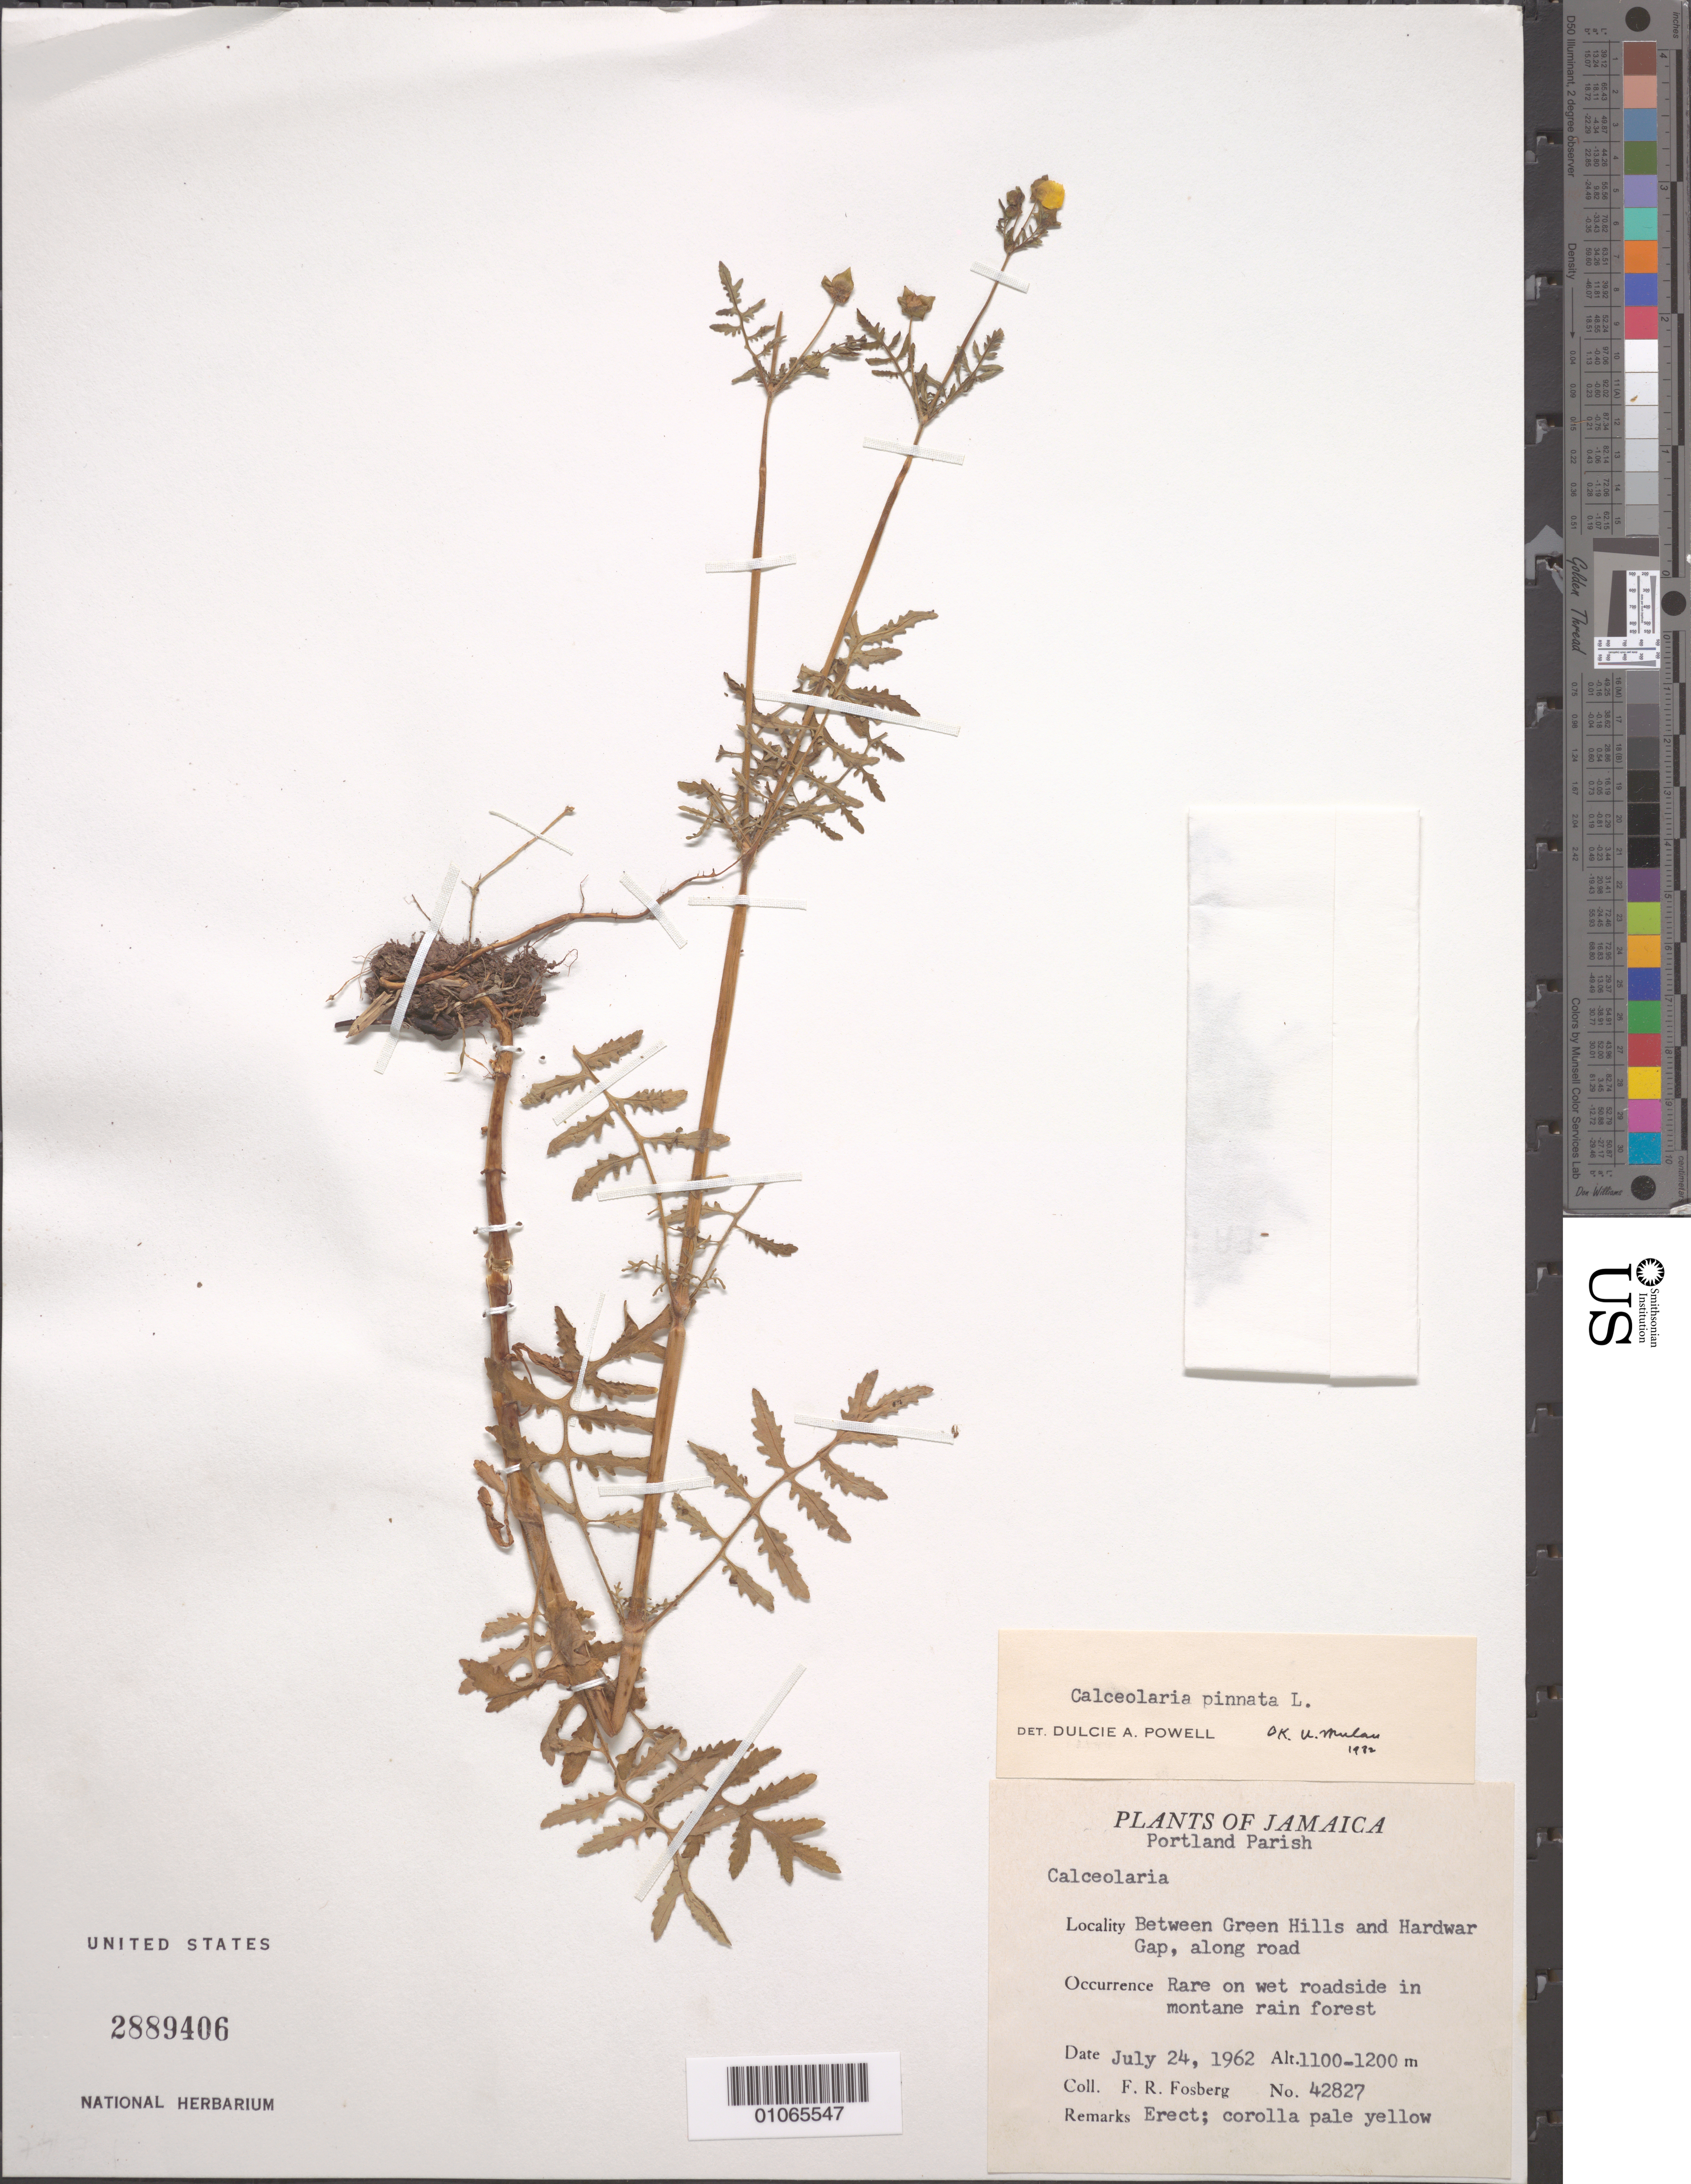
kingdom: Plantae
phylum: Tracheophyta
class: Magnoliopsida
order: Lamiales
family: Calceolariaceae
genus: Calceolaria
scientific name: Calceolaria pinnata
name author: L.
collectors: F. R. Fosberg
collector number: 42827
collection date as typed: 24 Jul 1962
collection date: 1962-07-24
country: Jamaica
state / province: Portland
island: Jamaica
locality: Between Green Hills and Hardwar Gap, along road. Rare on wet roadside in montane rainforest.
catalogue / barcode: US 2889406